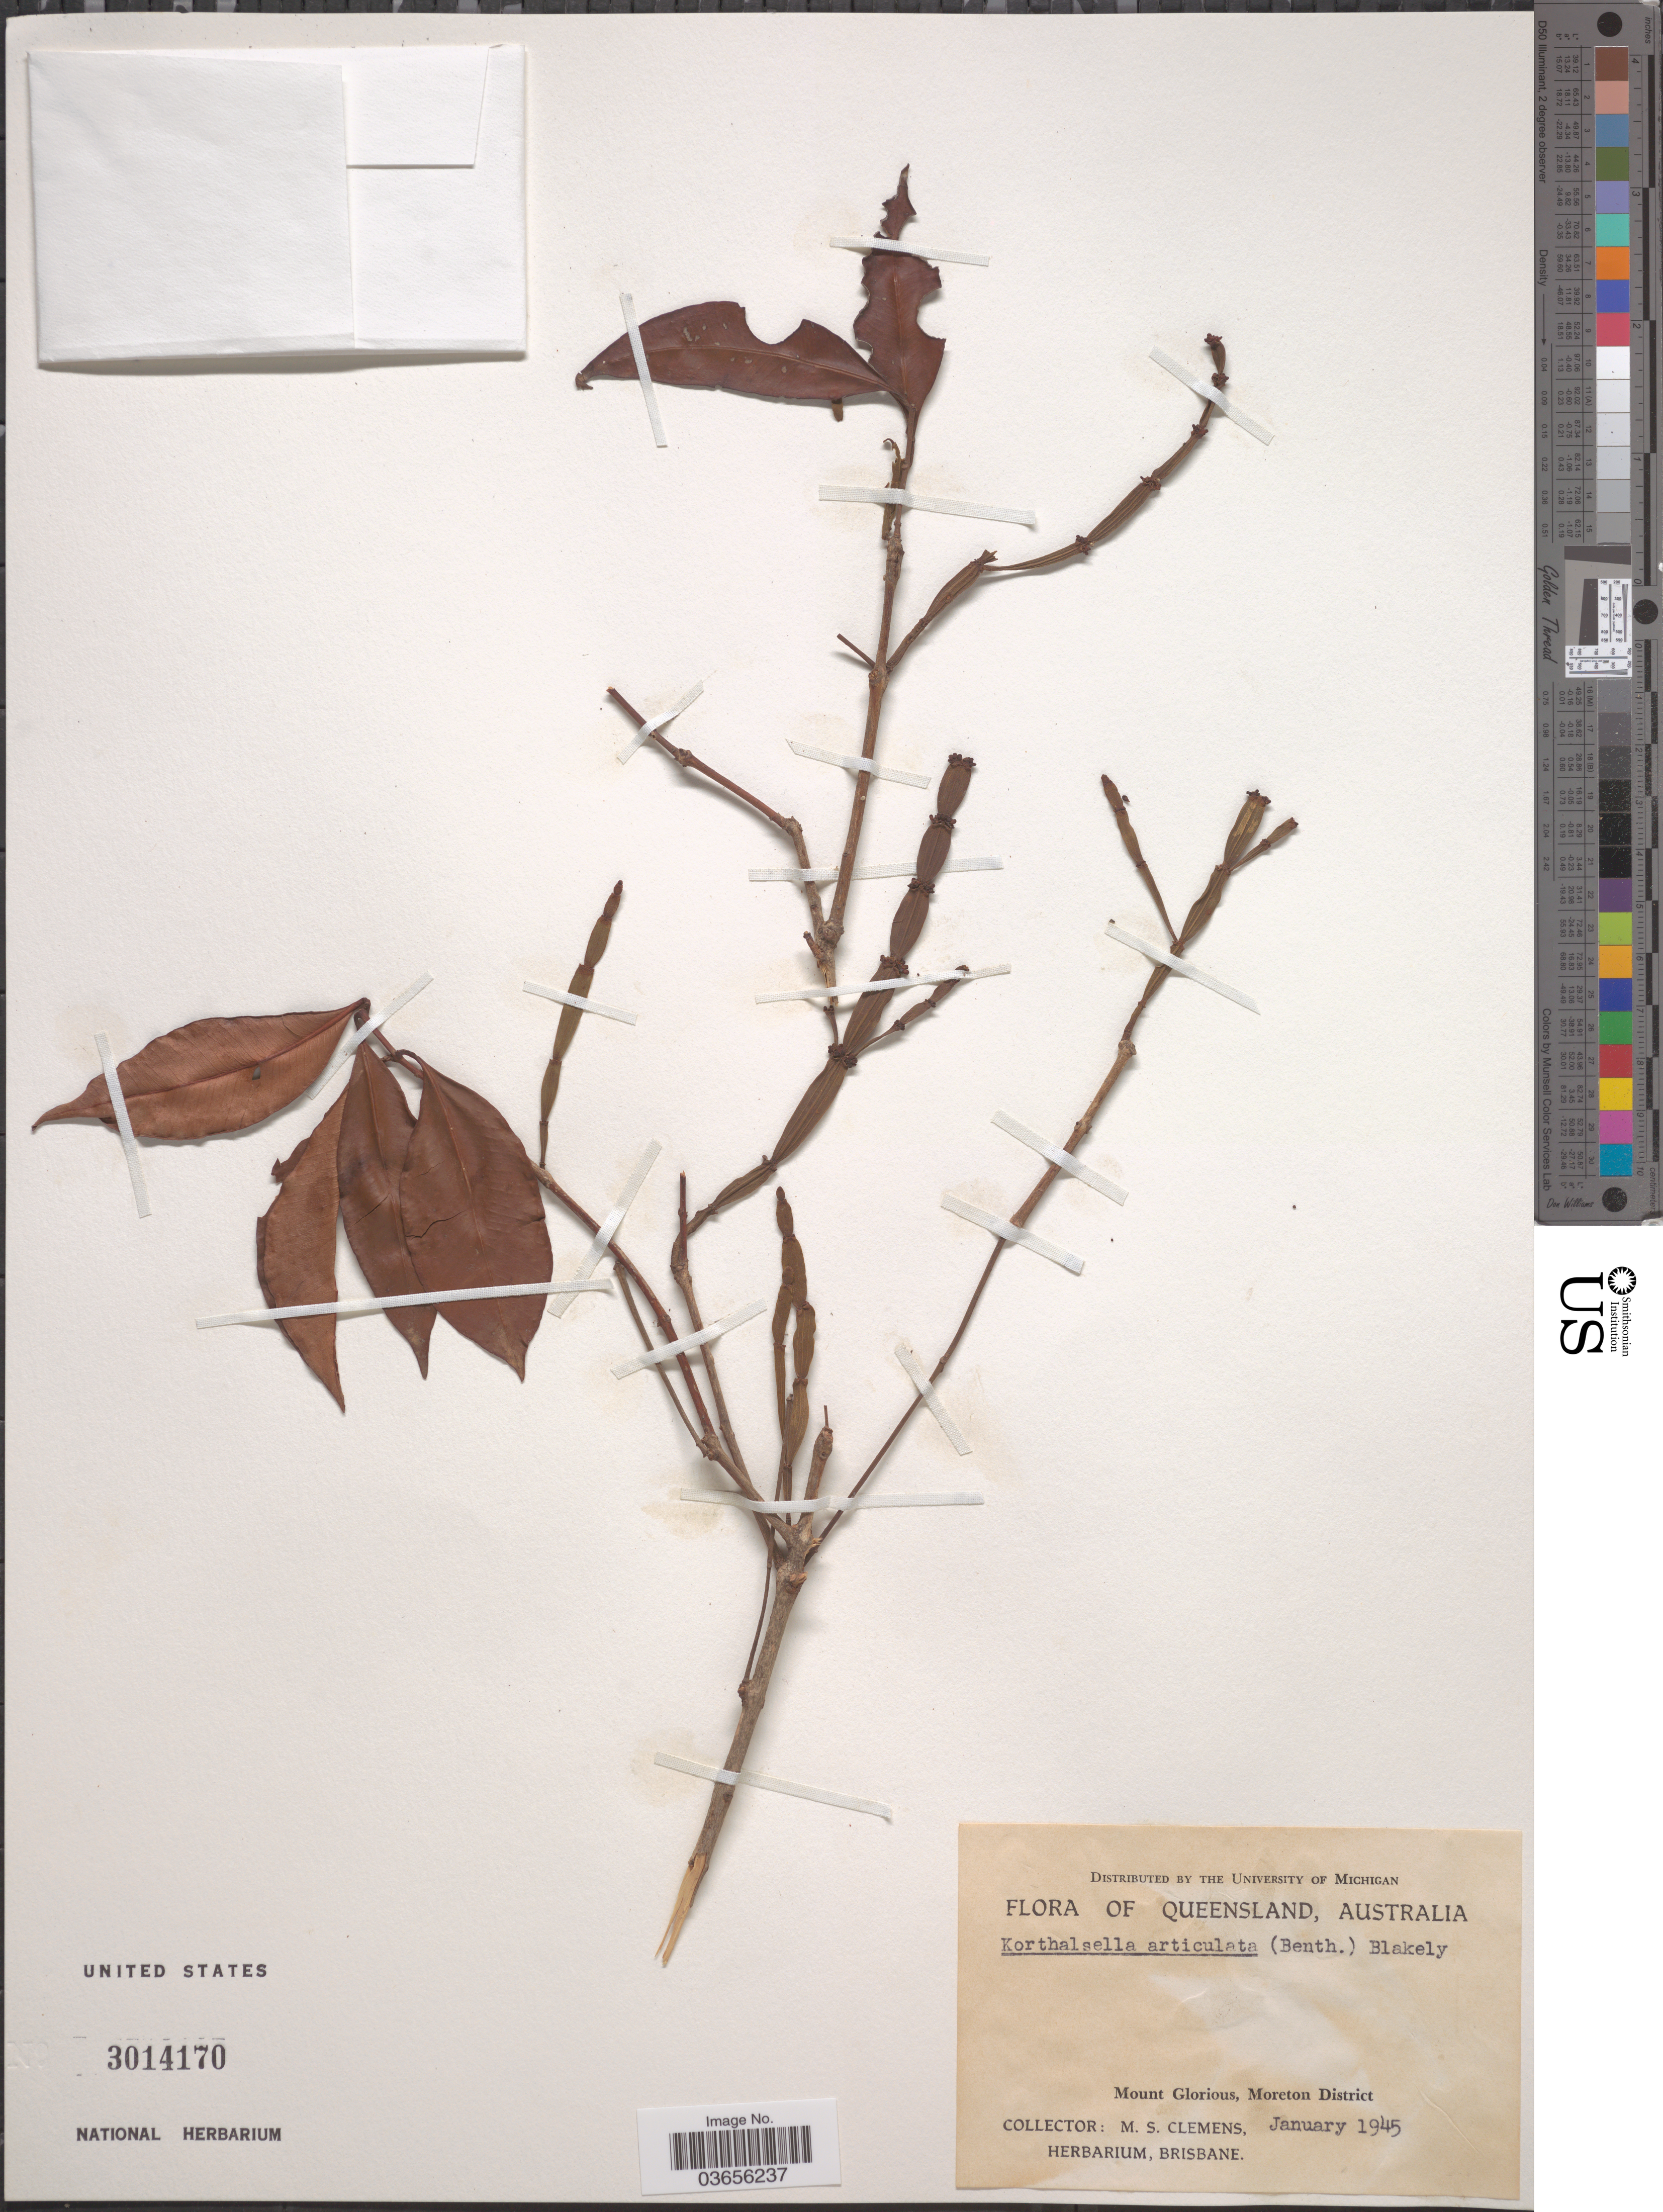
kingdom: Plantae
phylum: Tracheophyta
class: Magnoliopsida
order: Santalales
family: Viscaceae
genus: Korthalsella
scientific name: Korthalsella sp.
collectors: M. S. Clemens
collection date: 1945-01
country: Australia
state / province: Queensland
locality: Mount Glorious, Moreton District.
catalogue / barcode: US 3014170